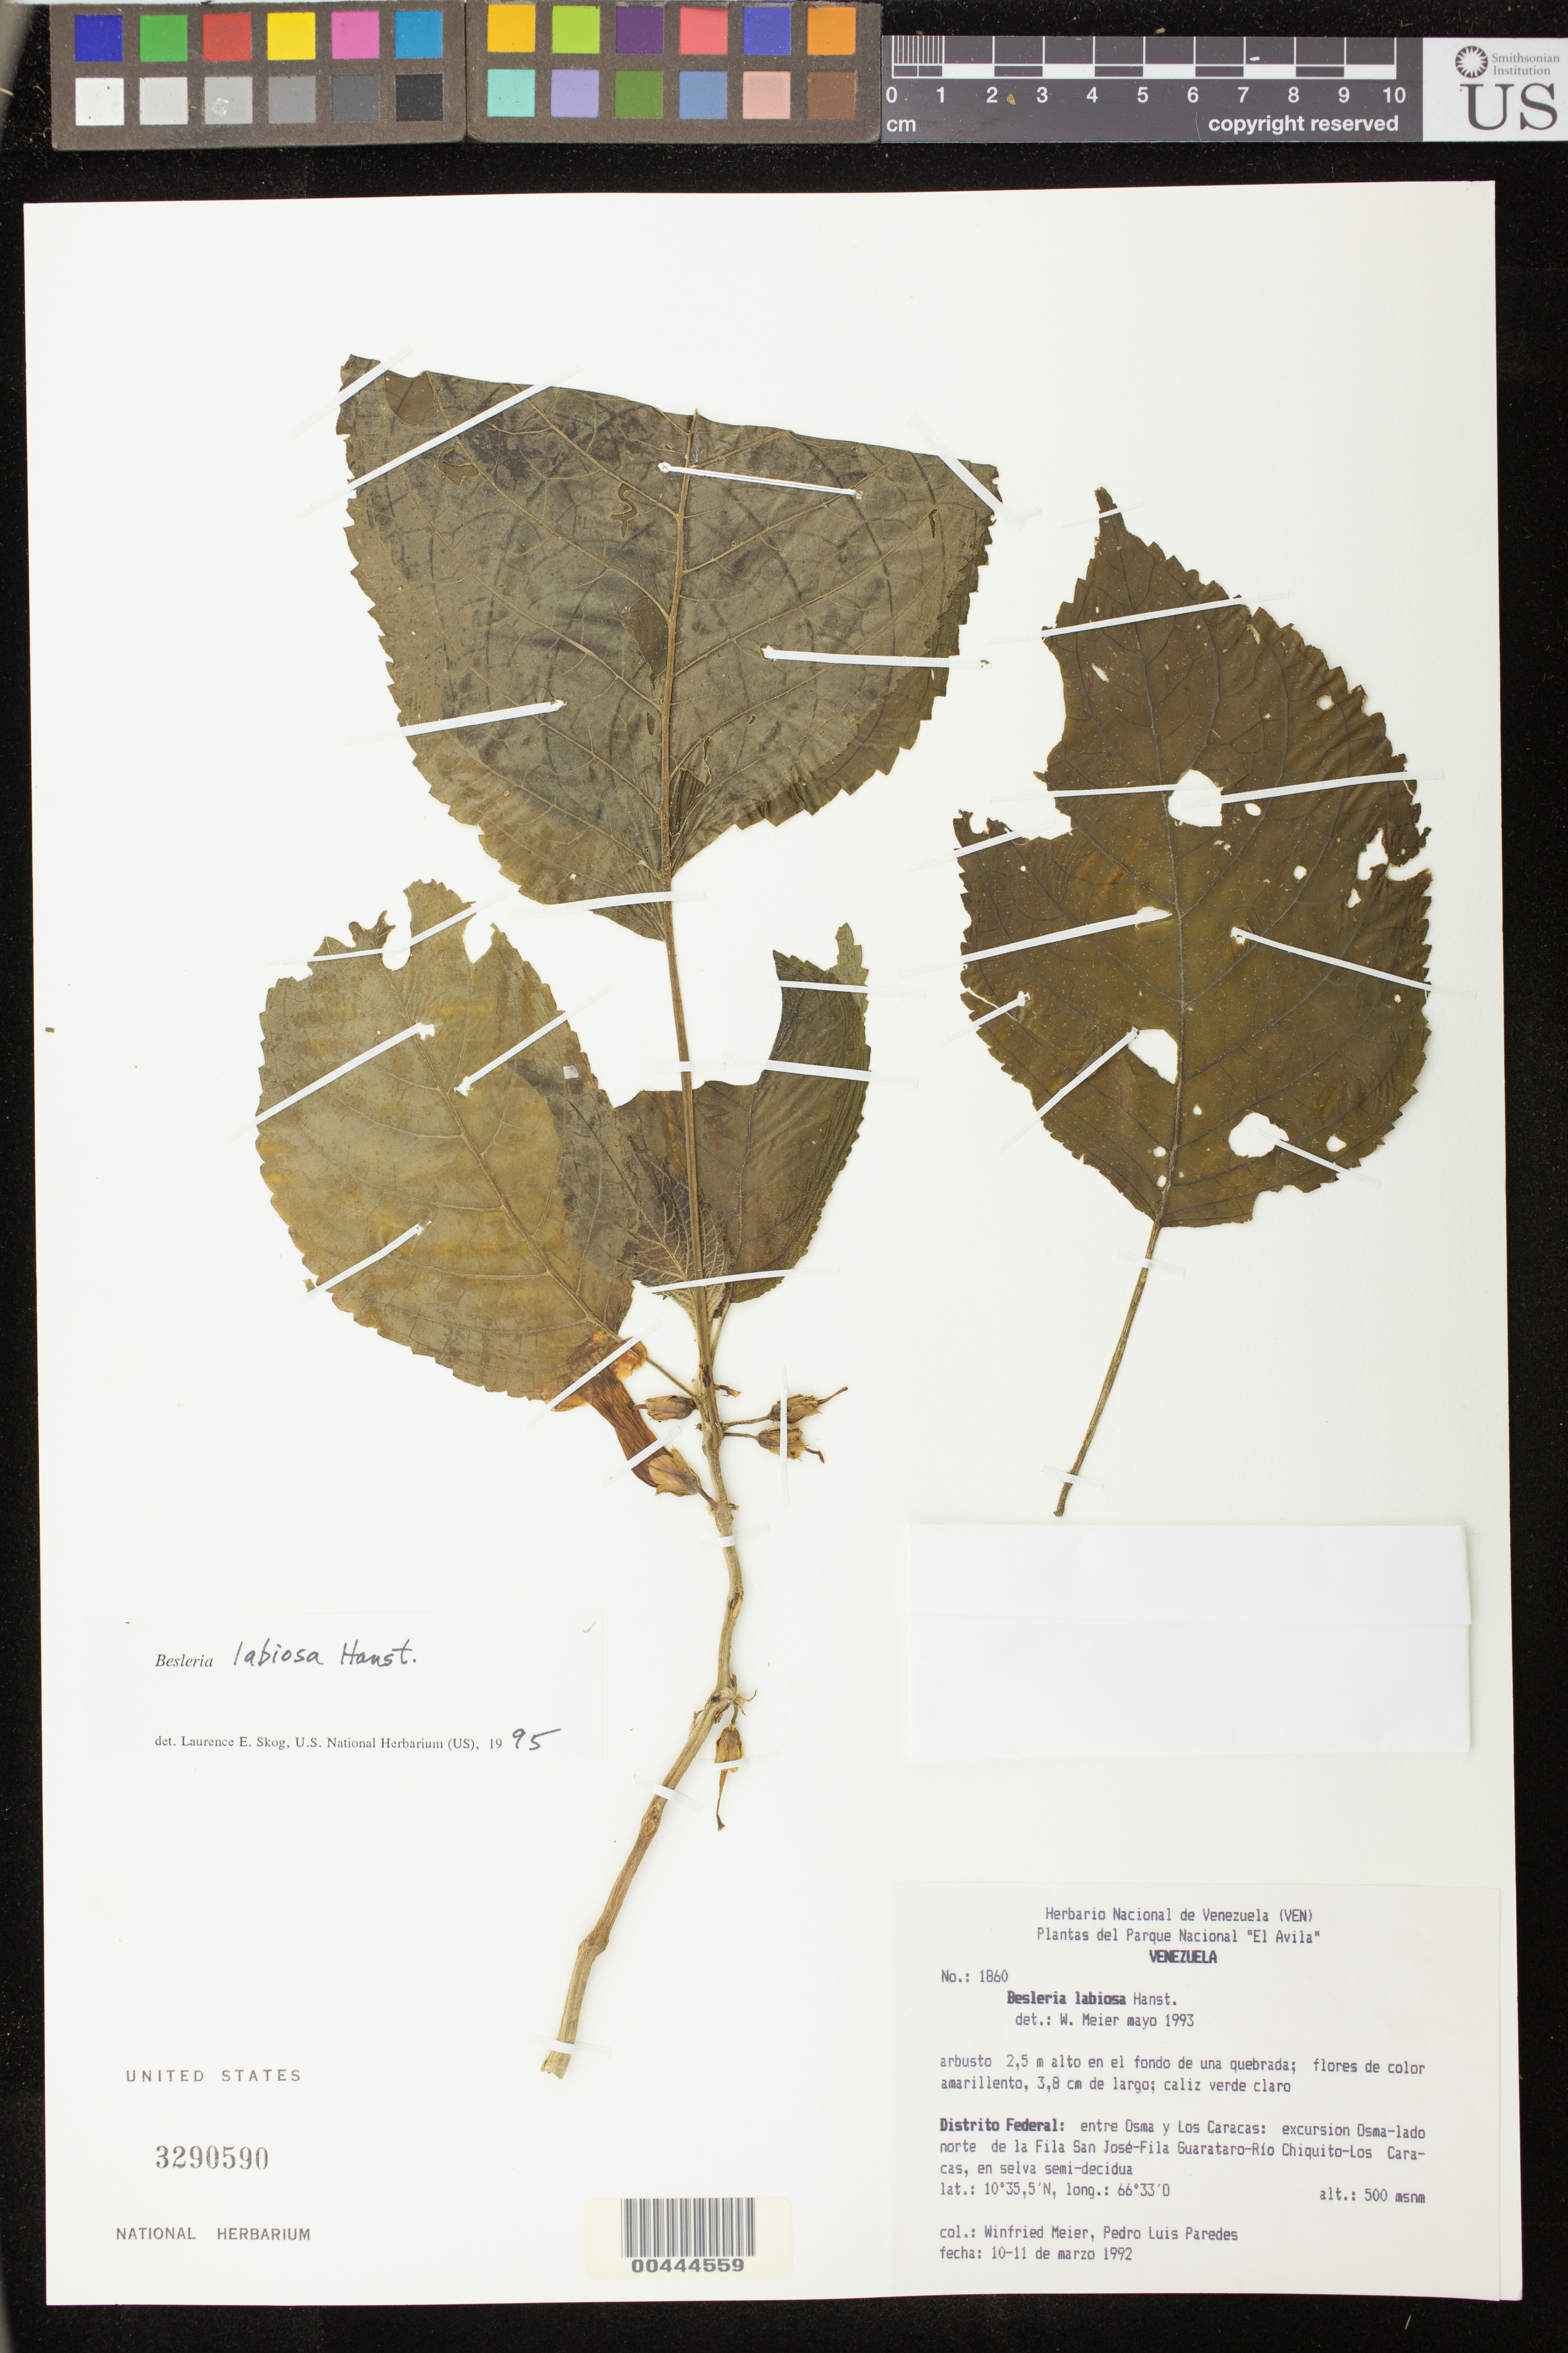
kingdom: Plantae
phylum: Tracheophyta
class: Magnoliopsida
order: Lamiales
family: Gesneriaceae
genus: Besleria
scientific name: Besleria labiosa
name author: Hanst.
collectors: W. Meier & P. L. Paredes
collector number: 1860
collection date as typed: Mar 1992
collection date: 1992-03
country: Venezuela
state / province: Vargas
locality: Between Osma and Los Caracas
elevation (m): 500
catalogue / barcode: US 3290590